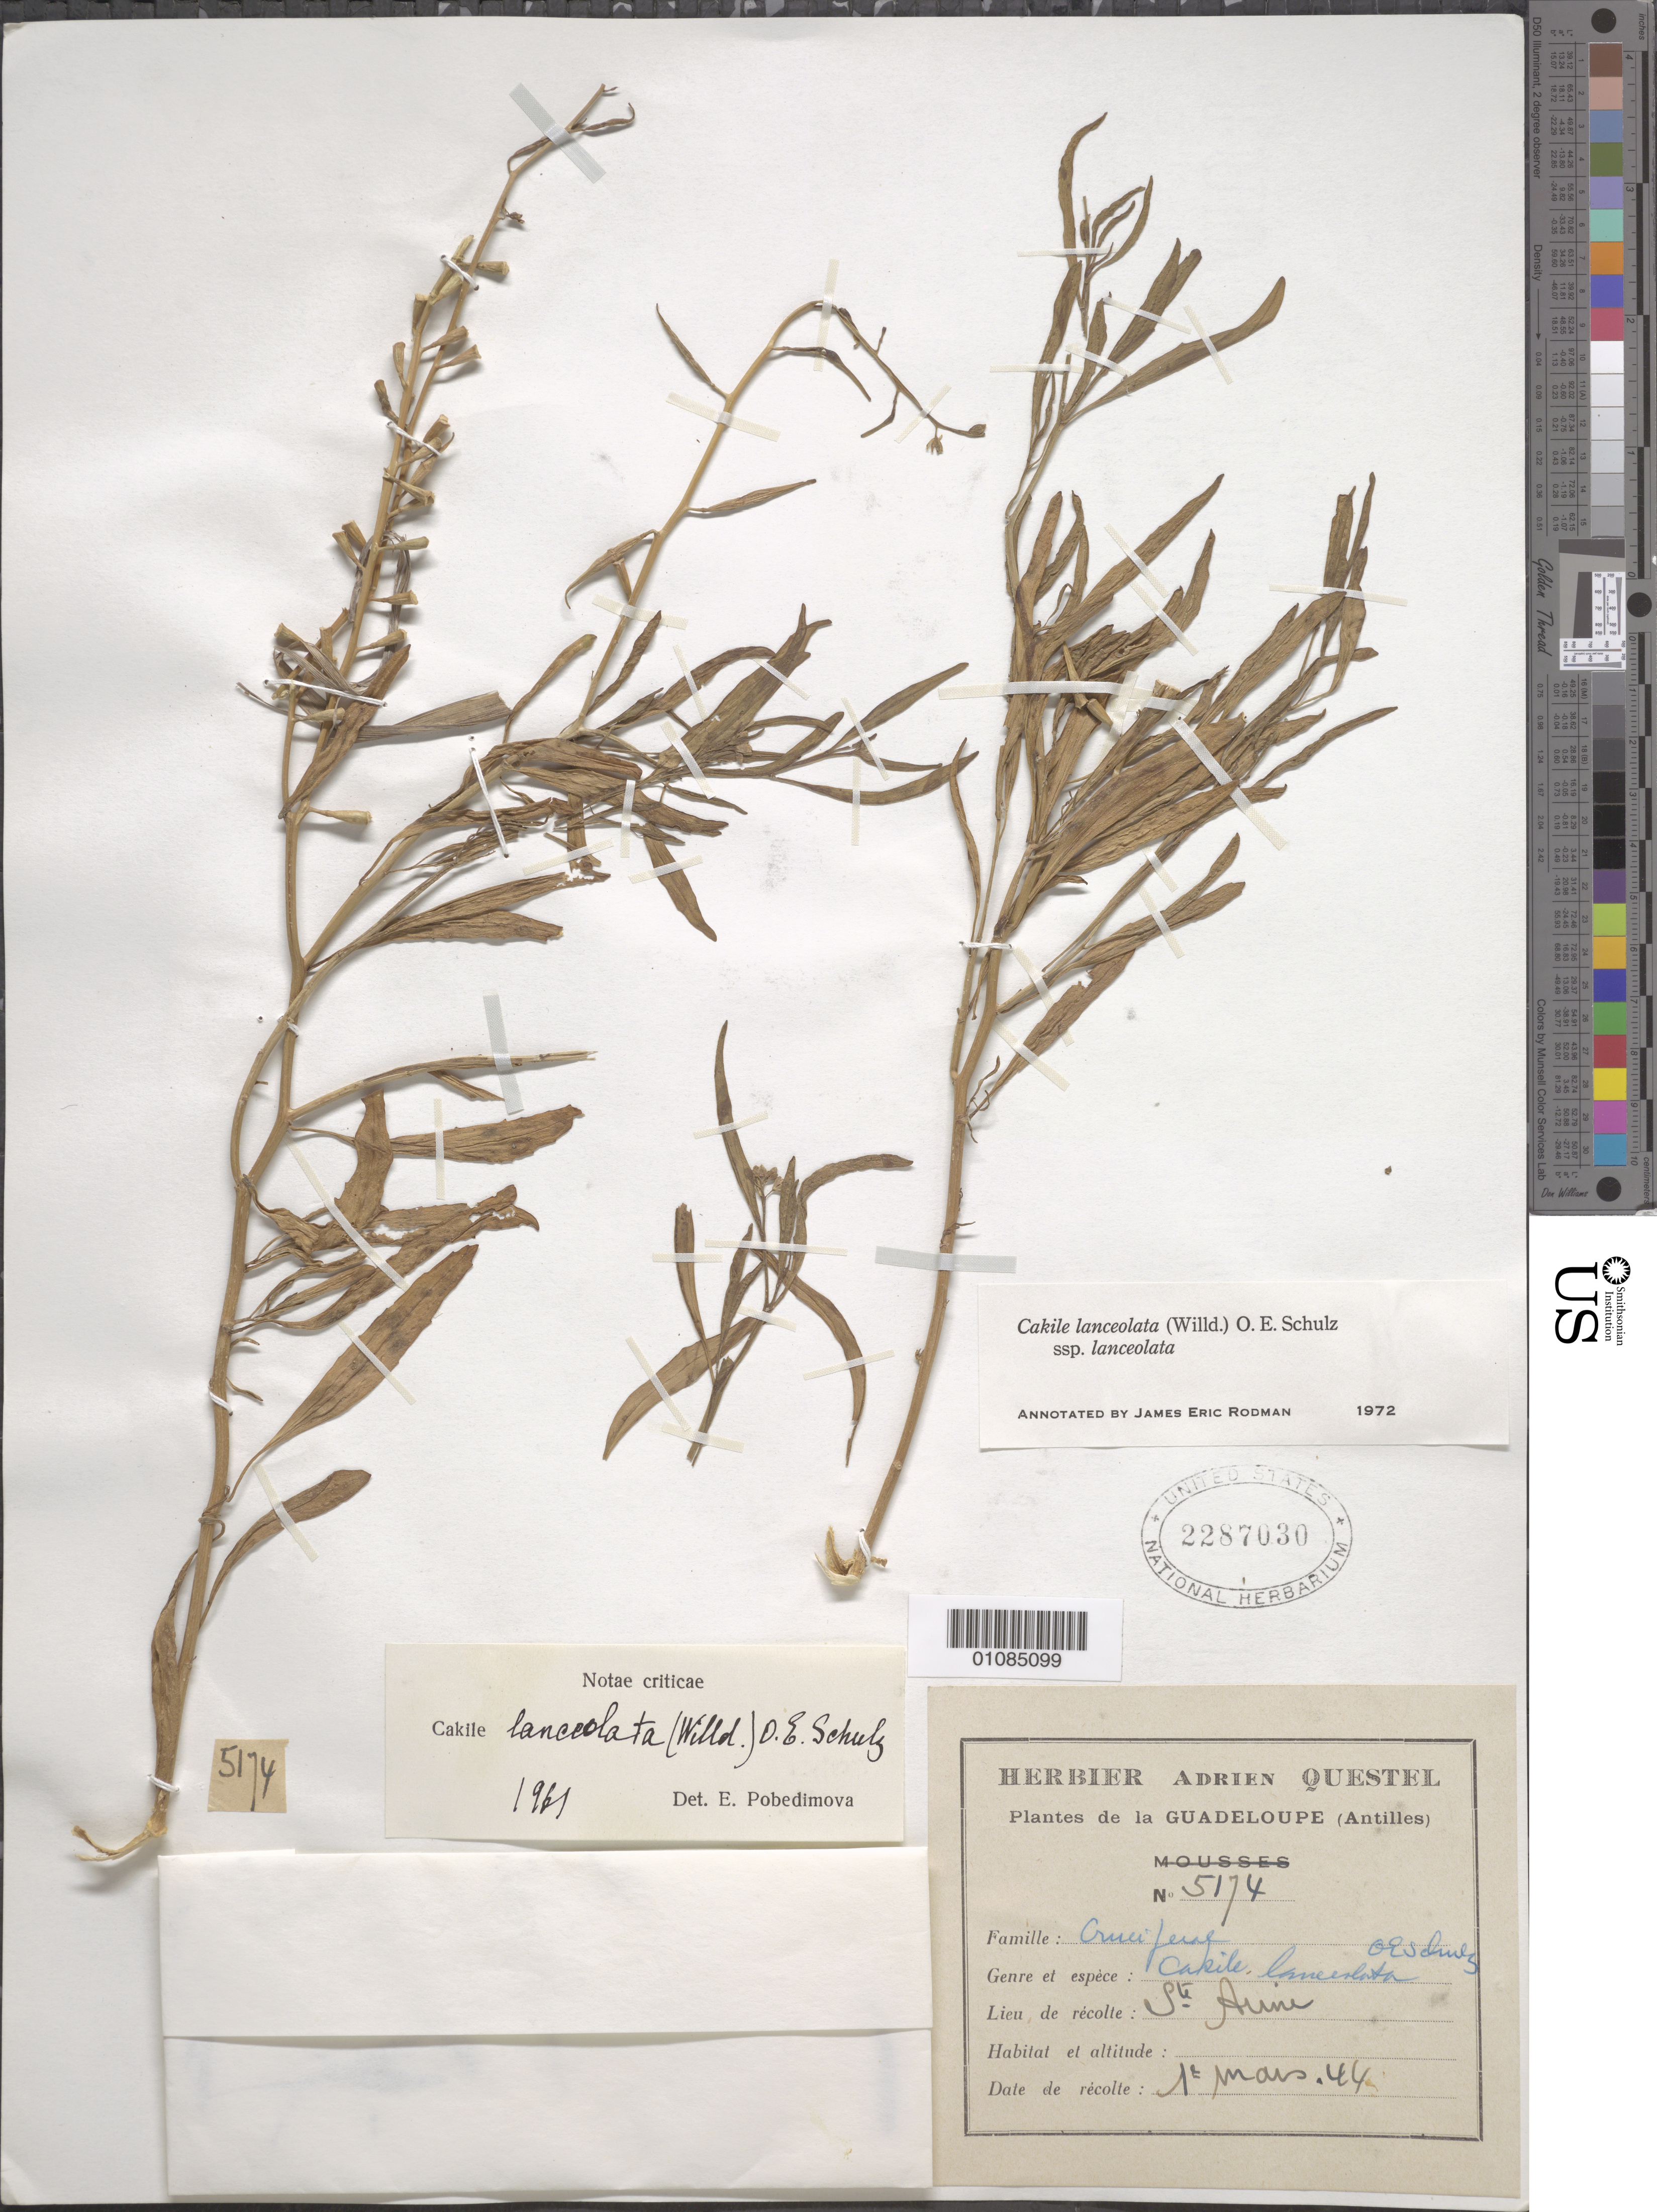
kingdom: Plantae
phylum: Tracheophyta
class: Magnoliopsida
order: Brassicales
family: Brassicaceae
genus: Cakile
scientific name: Cakile lanceolata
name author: (Willd.) O.E. Schulz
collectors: A. Questel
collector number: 5174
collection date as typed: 01 Mar 1944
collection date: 1944-03-01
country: Guadeloupe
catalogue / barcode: US 2287030